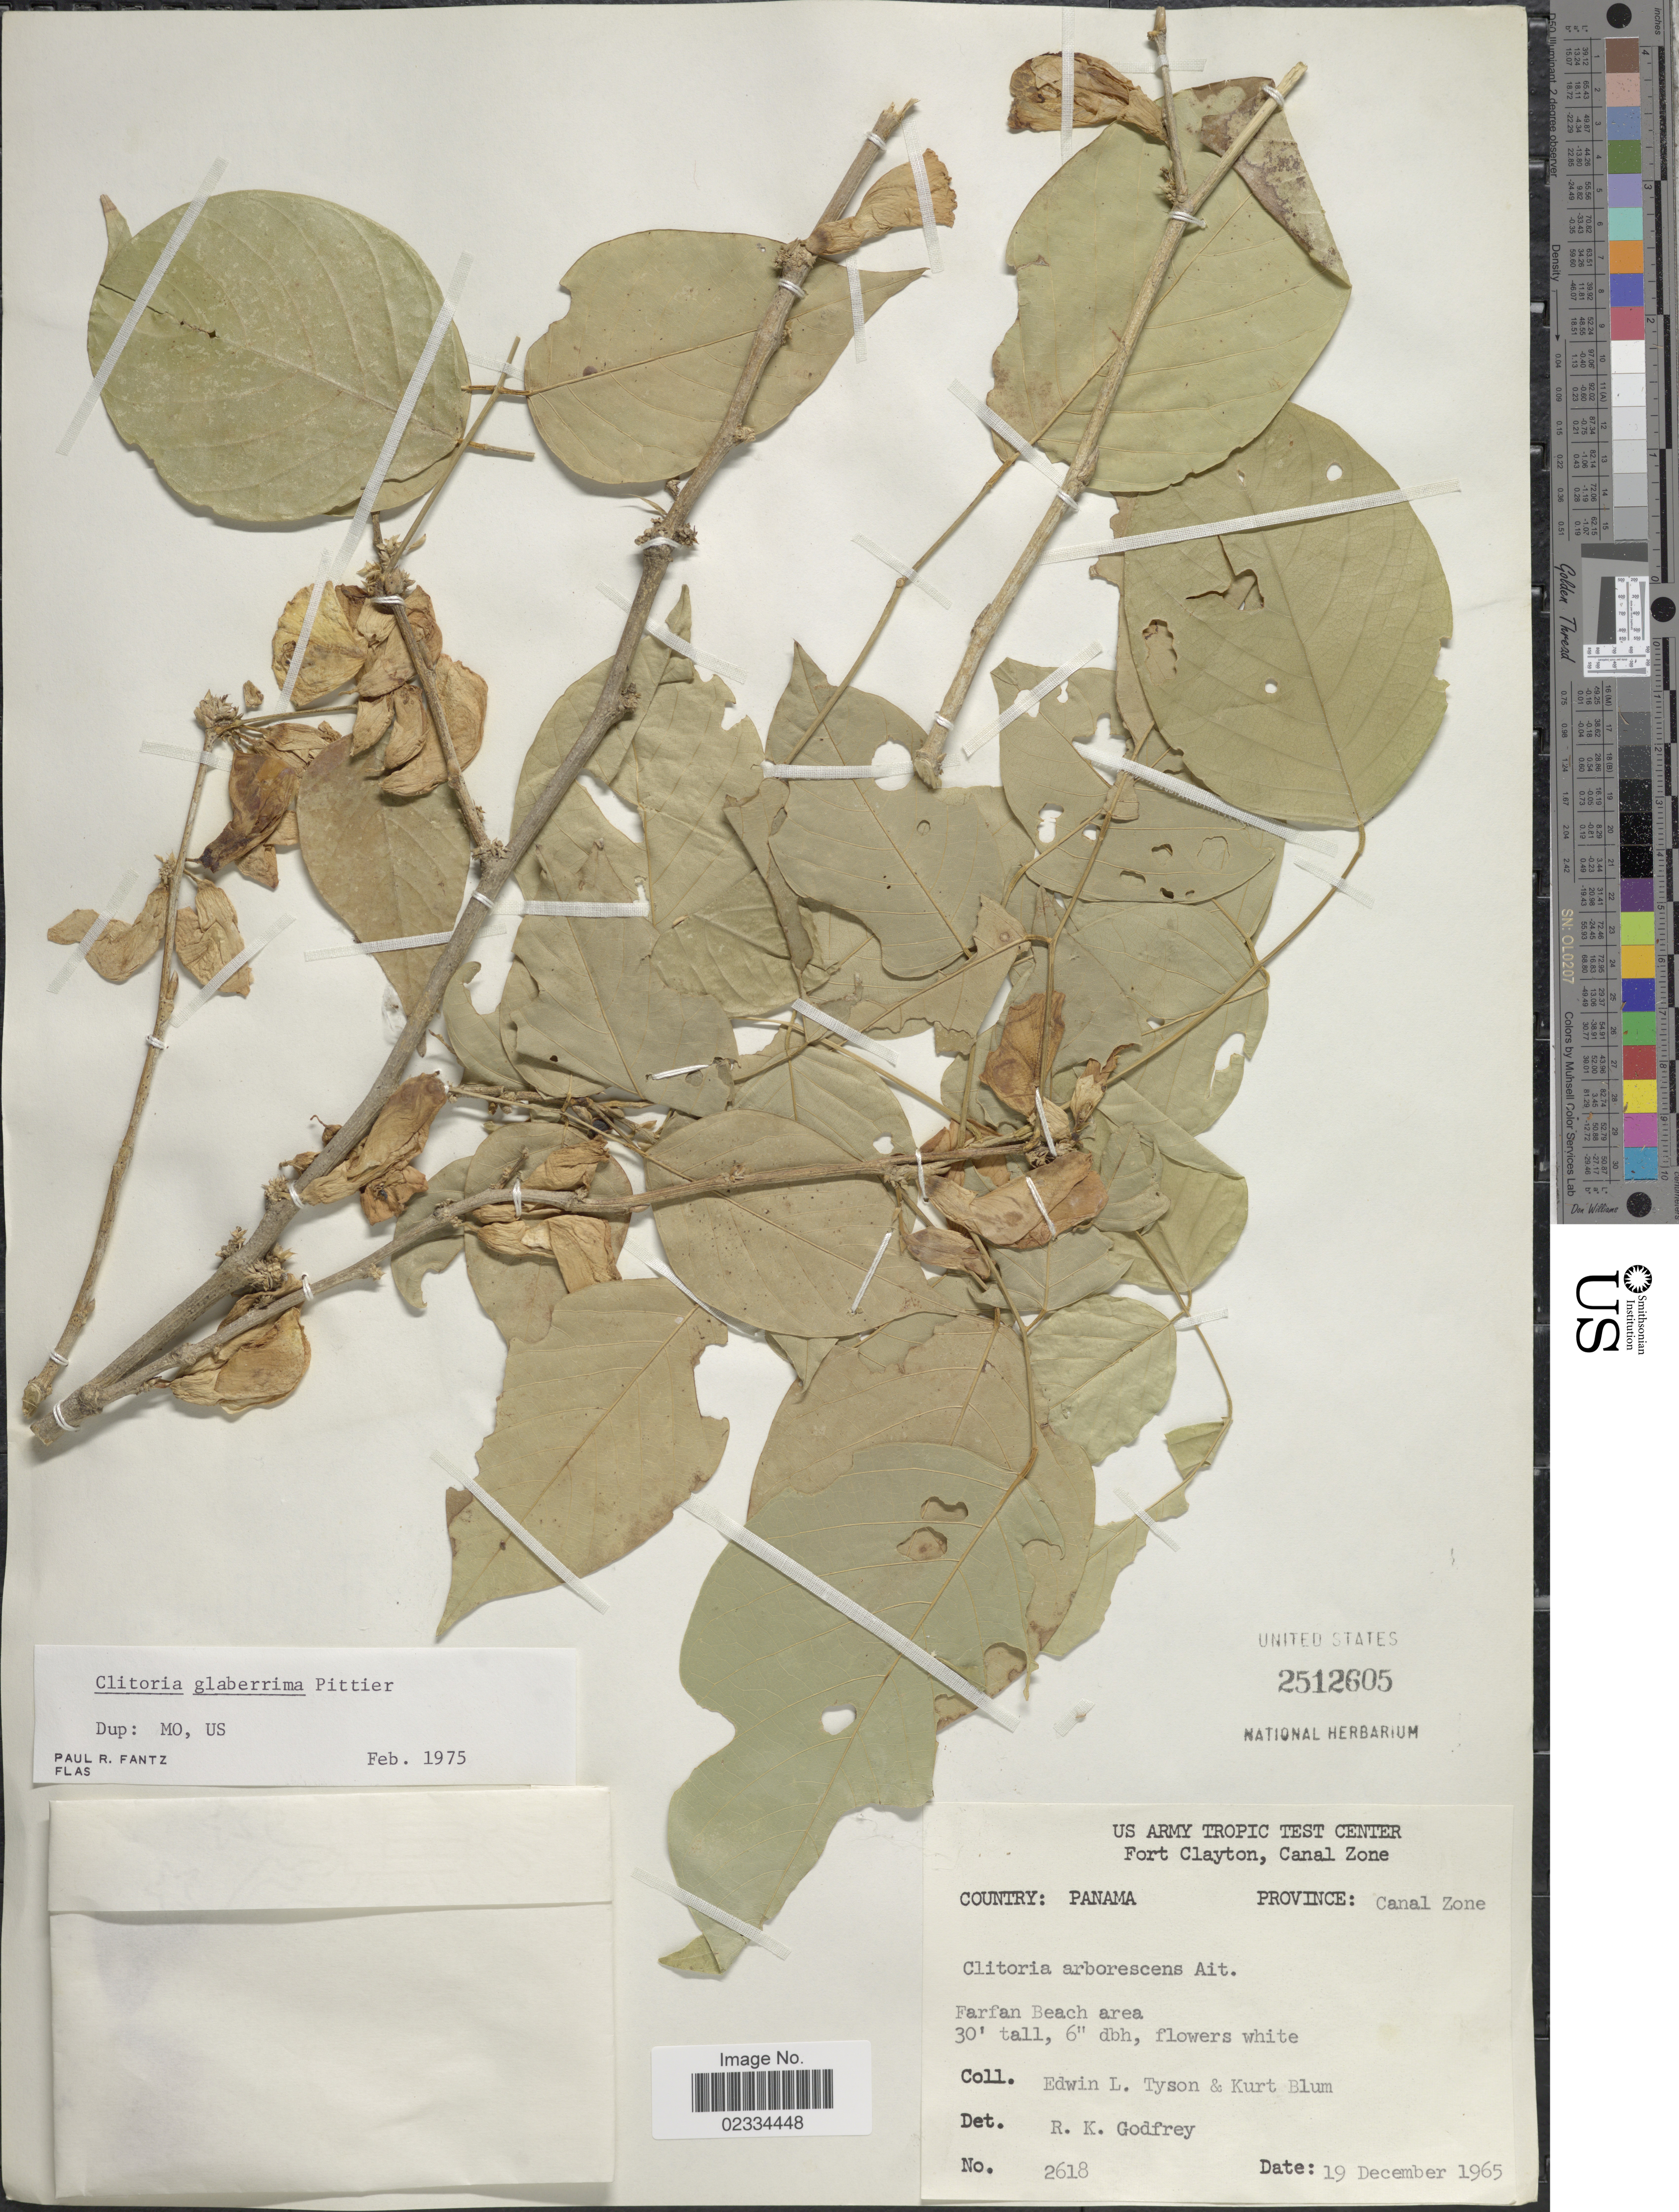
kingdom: Plantae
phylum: Tracheophyta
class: Magnoliopsida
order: Fabales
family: Fabaceae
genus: Clitoria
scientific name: Clitoria glaberrima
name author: Pittier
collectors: E. L. Tyson & K. E. Blum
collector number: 2618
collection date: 1965-12-19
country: Panama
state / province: Colón / Panamá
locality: Farfan Beach area, Fort Clayton, Canal Zone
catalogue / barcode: US 2512605